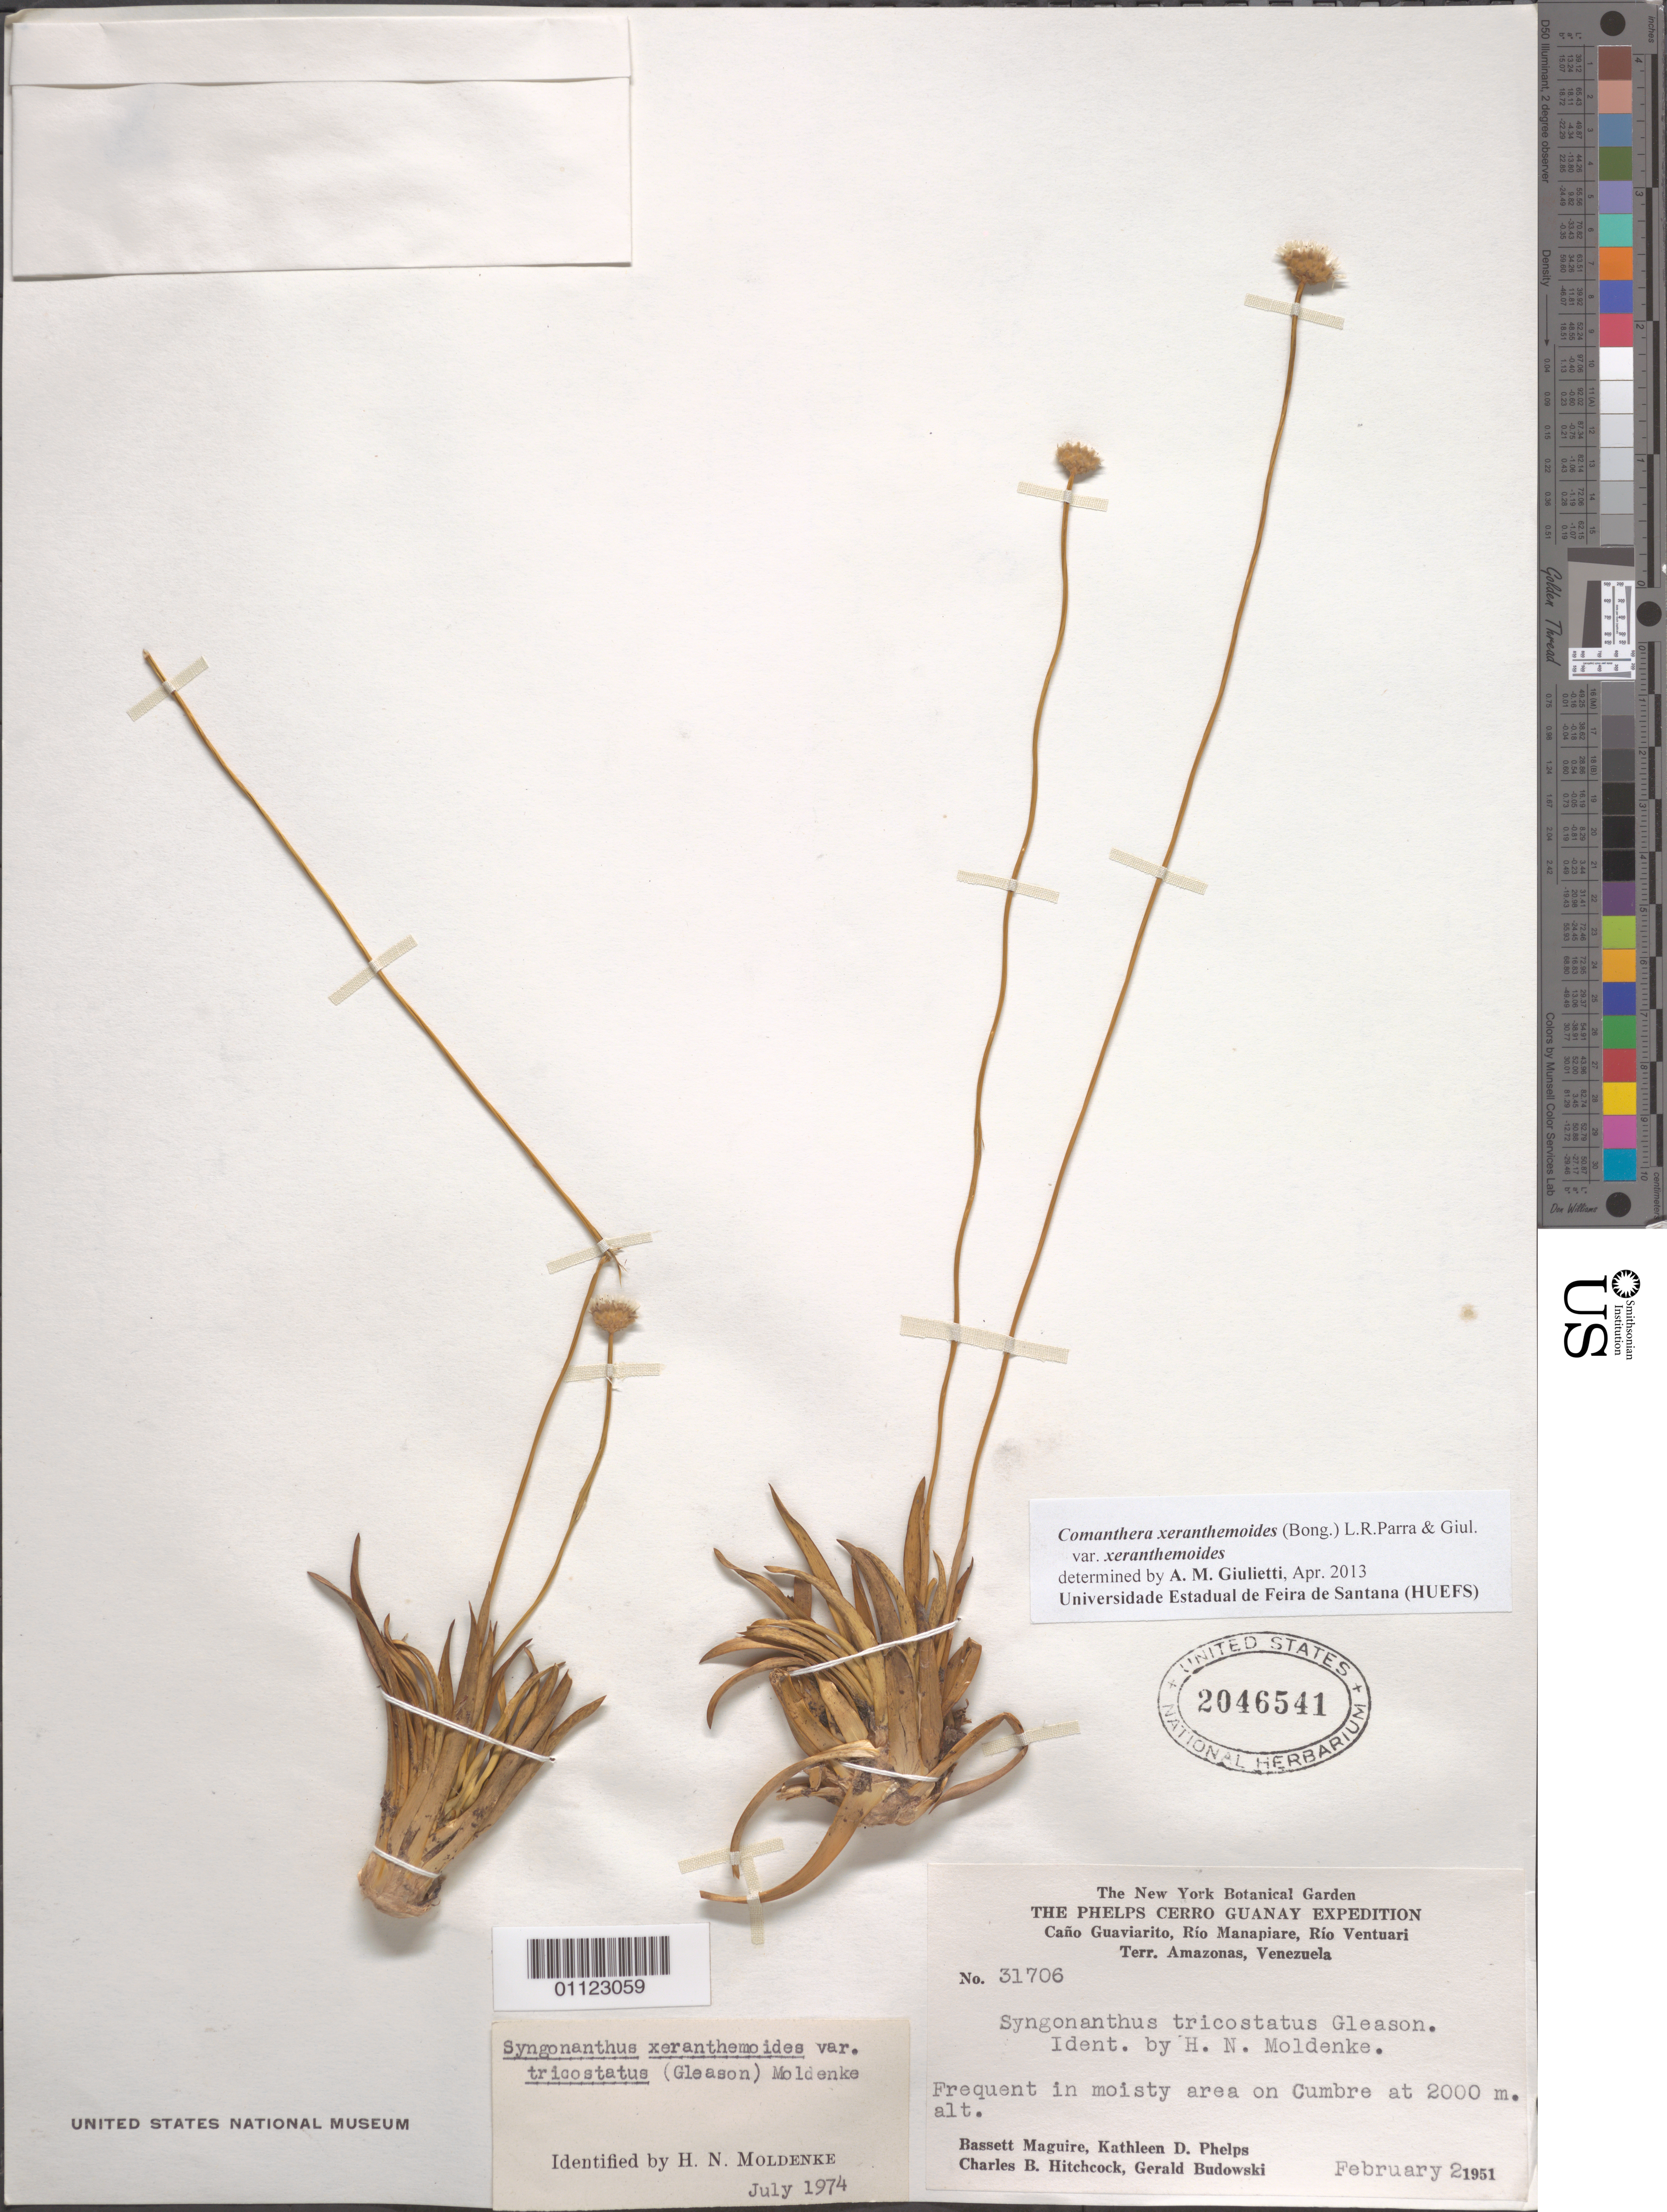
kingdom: Plantae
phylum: Tracheophyta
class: Liliopsida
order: Poales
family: Eriocaulaceae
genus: Comanthera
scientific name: Comanthera xeranthemoides var. xeranthemoides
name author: (Bong.) L.R. Parra & Giul.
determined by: Giulietti, Ana M.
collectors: B. Maguire Jr., K. D. Phelps, C. B. Hitchcock & G. Budowski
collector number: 31706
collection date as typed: February 2 1951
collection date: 1951-02-02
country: Venezuela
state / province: Amazonas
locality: Caño Guaviarito, Río Manapiare, Río Ventuari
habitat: Moisty area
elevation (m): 2000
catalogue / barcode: US 2046541